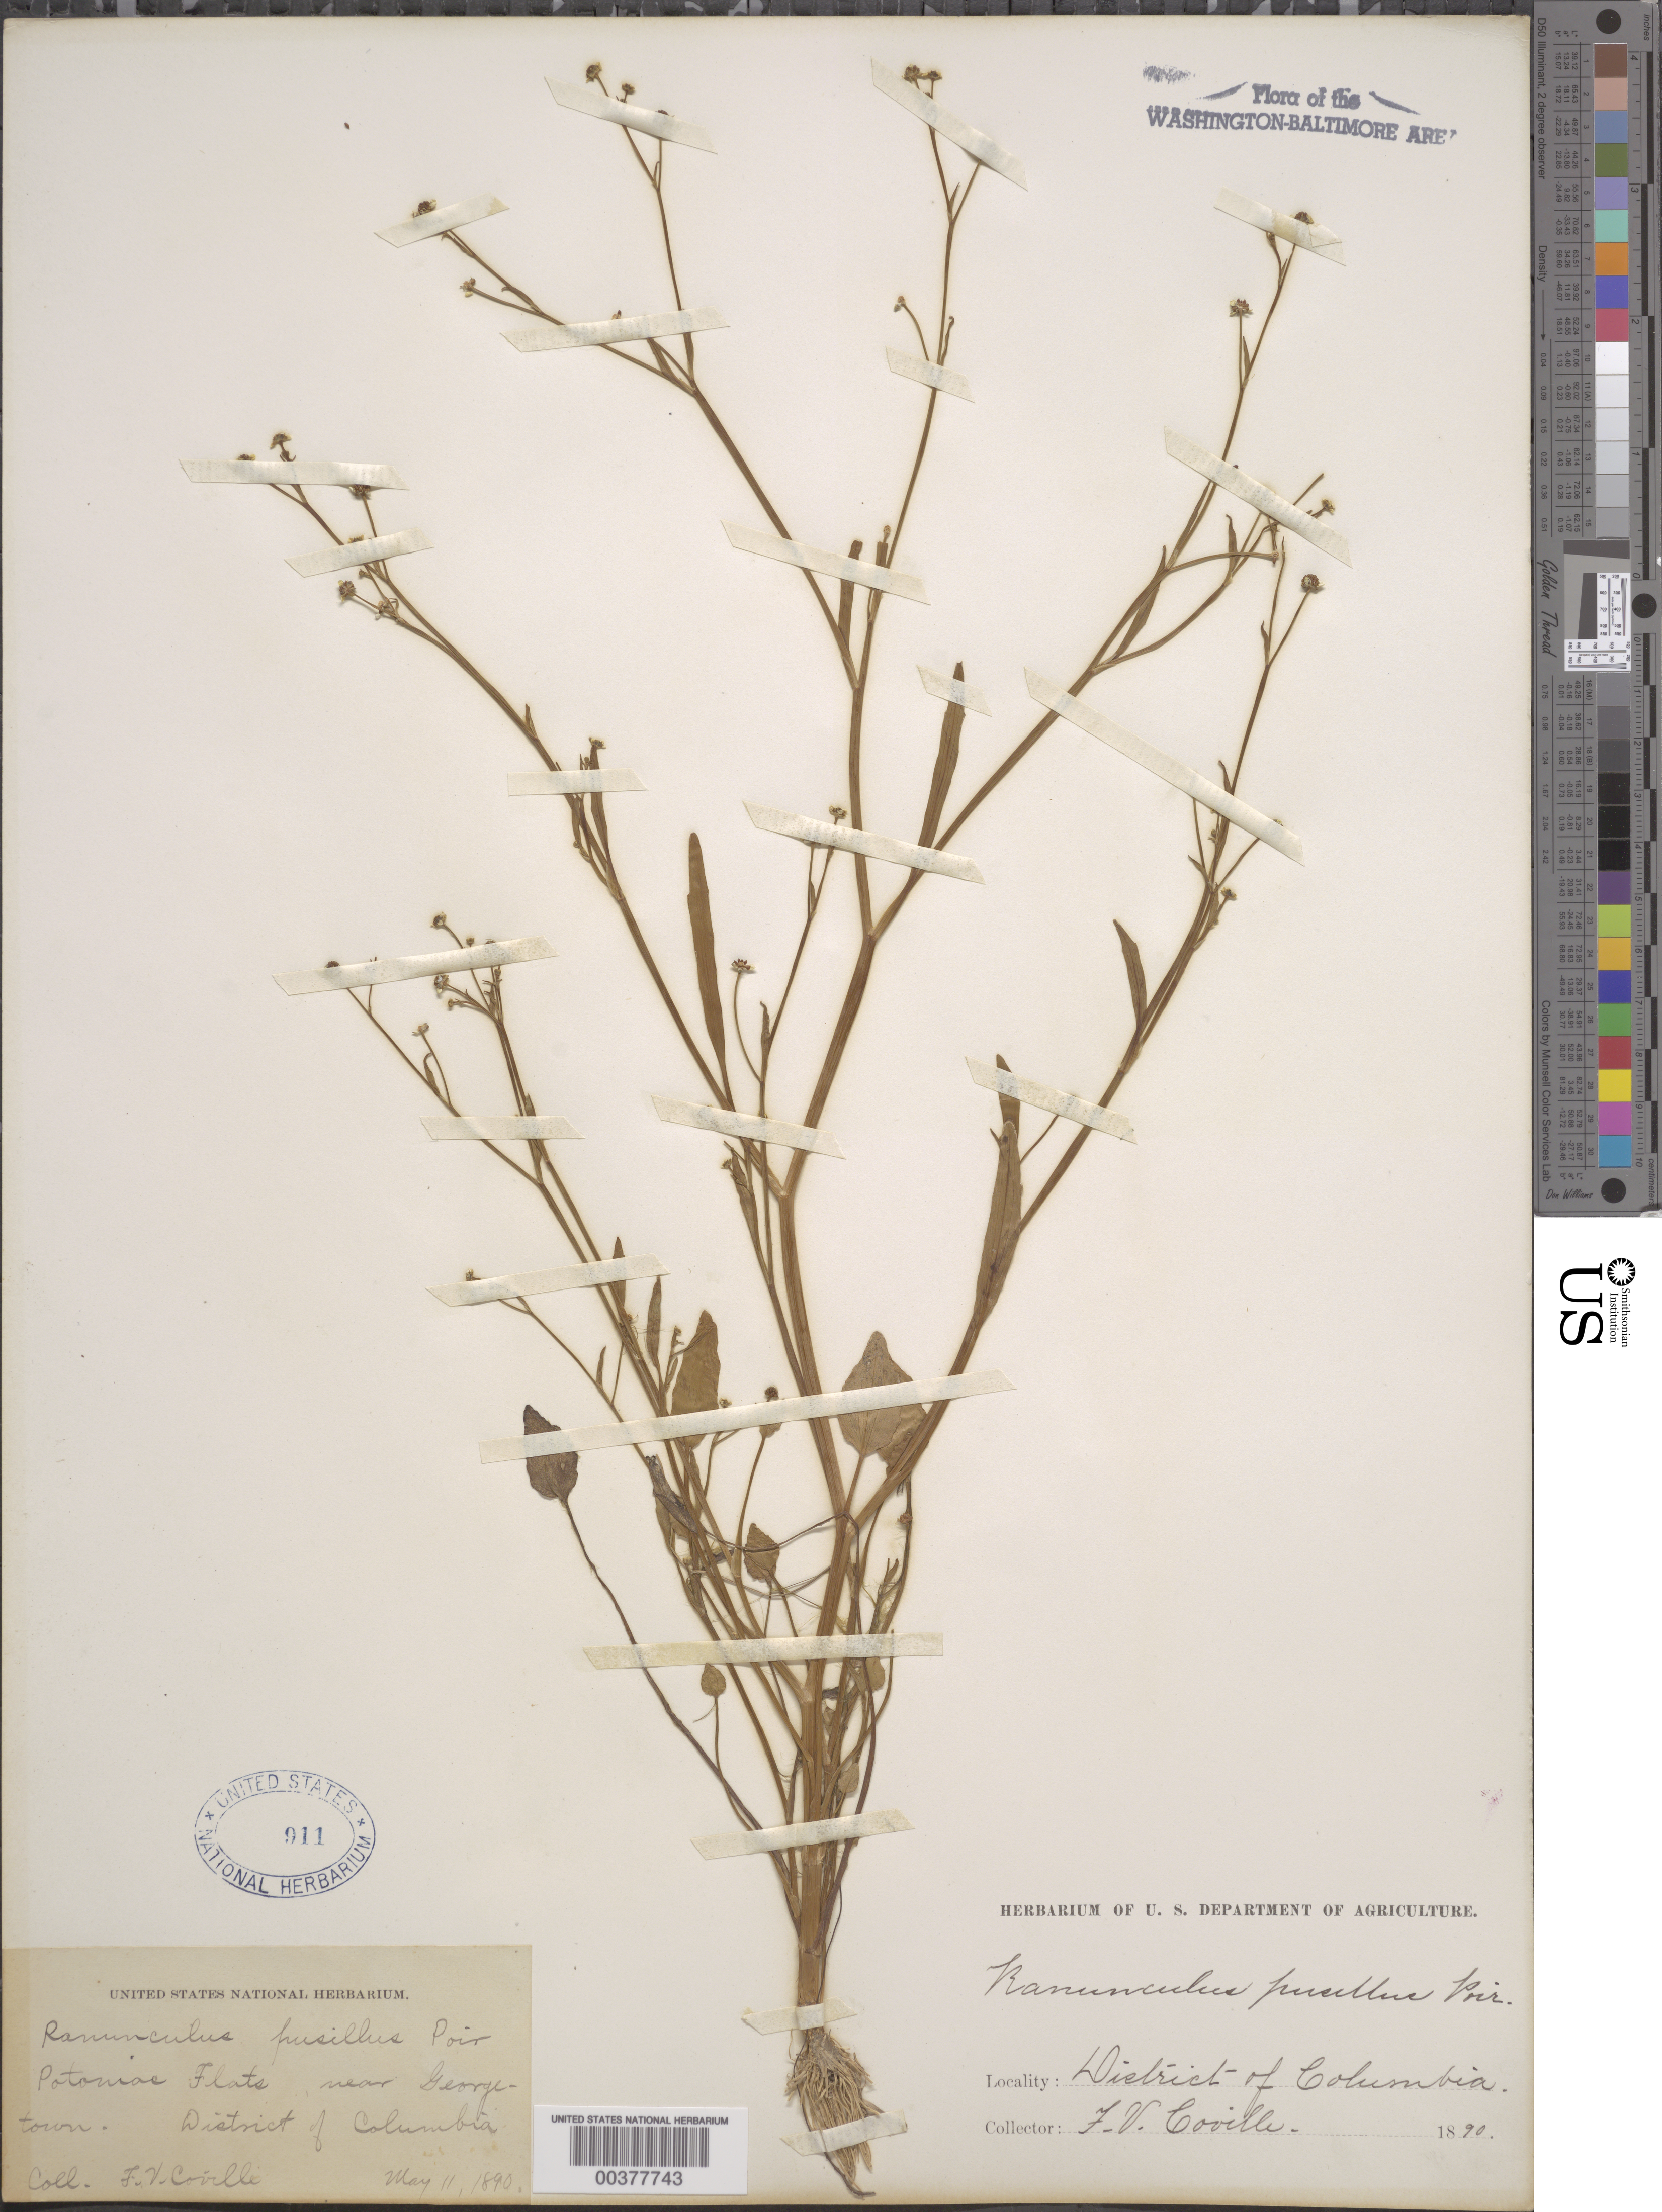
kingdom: Plantae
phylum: Tracheophyta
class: Magnoliopsida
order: Ranunculales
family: Ranunculaceae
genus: Ranunculus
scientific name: Ranunculus pusillus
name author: Poir.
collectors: F. V. Coville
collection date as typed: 11 May 1890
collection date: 1890-05-11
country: United States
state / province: District of Columbia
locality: Potomac flats near Georgetown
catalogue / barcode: US 911